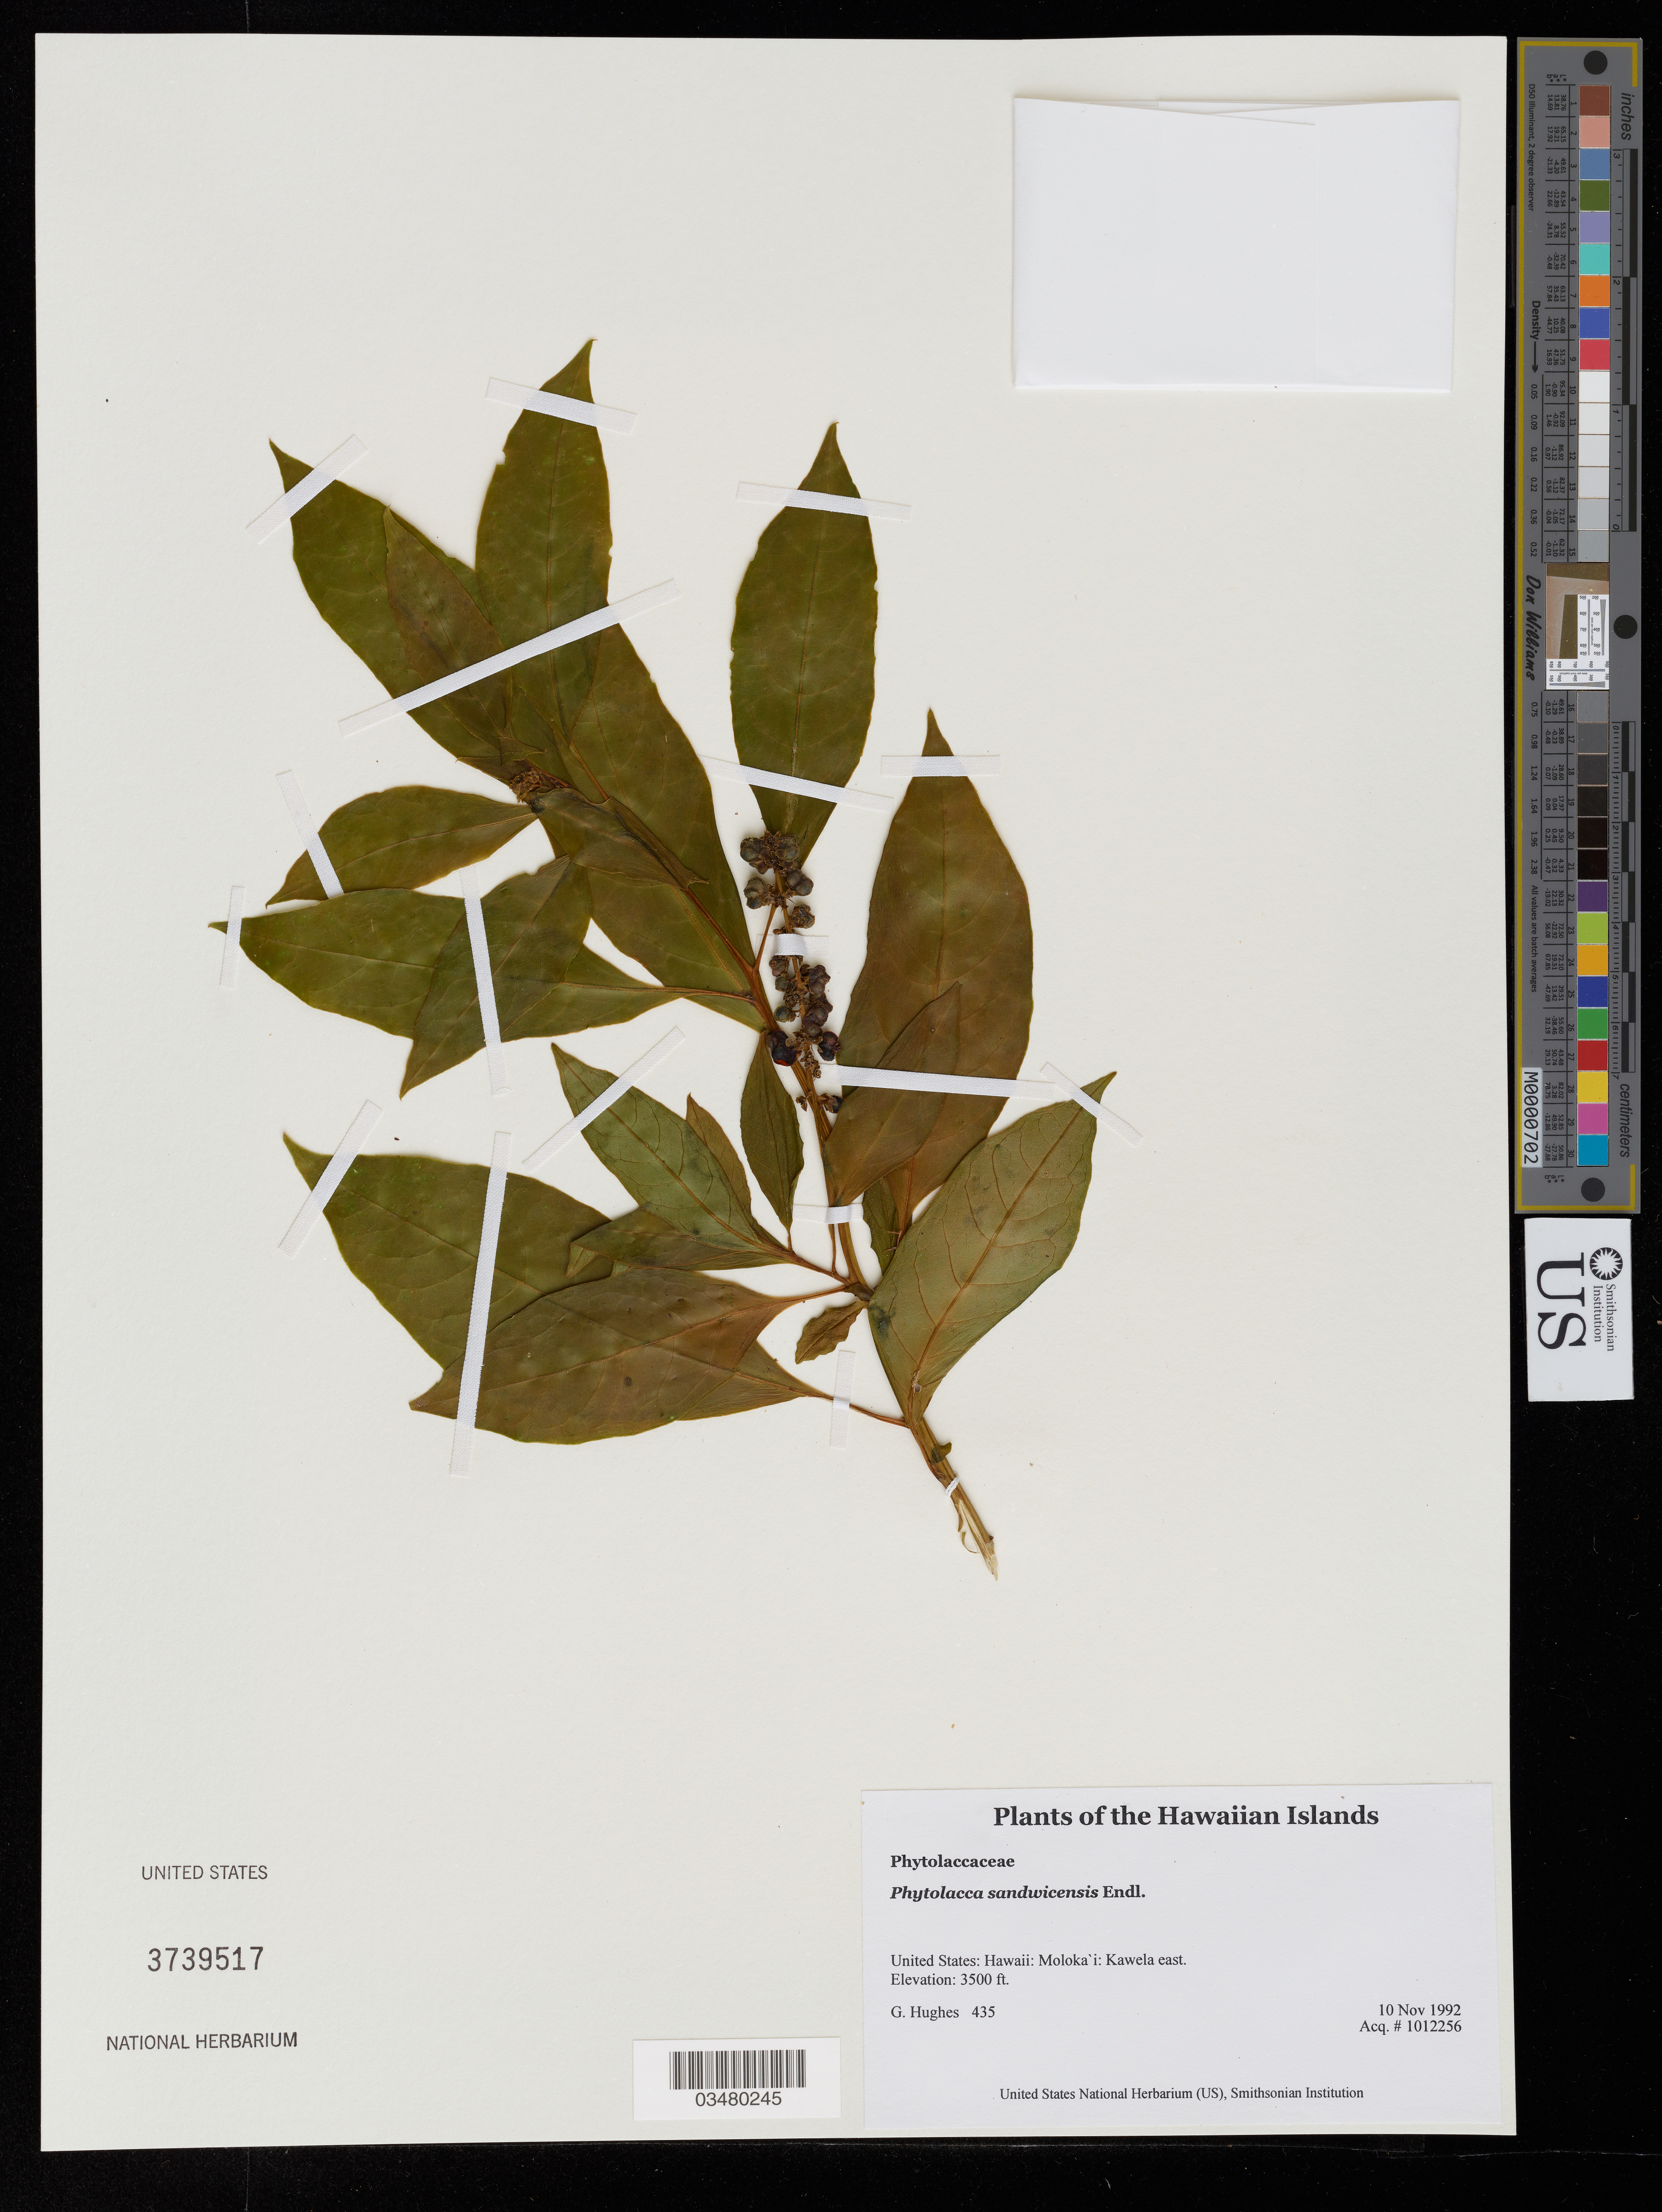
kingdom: Plantae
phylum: Tracheophyta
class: Magnoliopsida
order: Caryophyllales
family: Phytolaccaceae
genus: Phytolacca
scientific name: Phytolacca sandwicensis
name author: Endl.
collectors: G. Hughes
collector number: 435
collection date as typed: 11-10-92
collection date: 1992-11-10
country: United States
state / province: Hawaii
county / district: Maui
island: Moloka'i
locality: Kawela east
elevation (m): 1067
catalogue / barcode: US 3739517